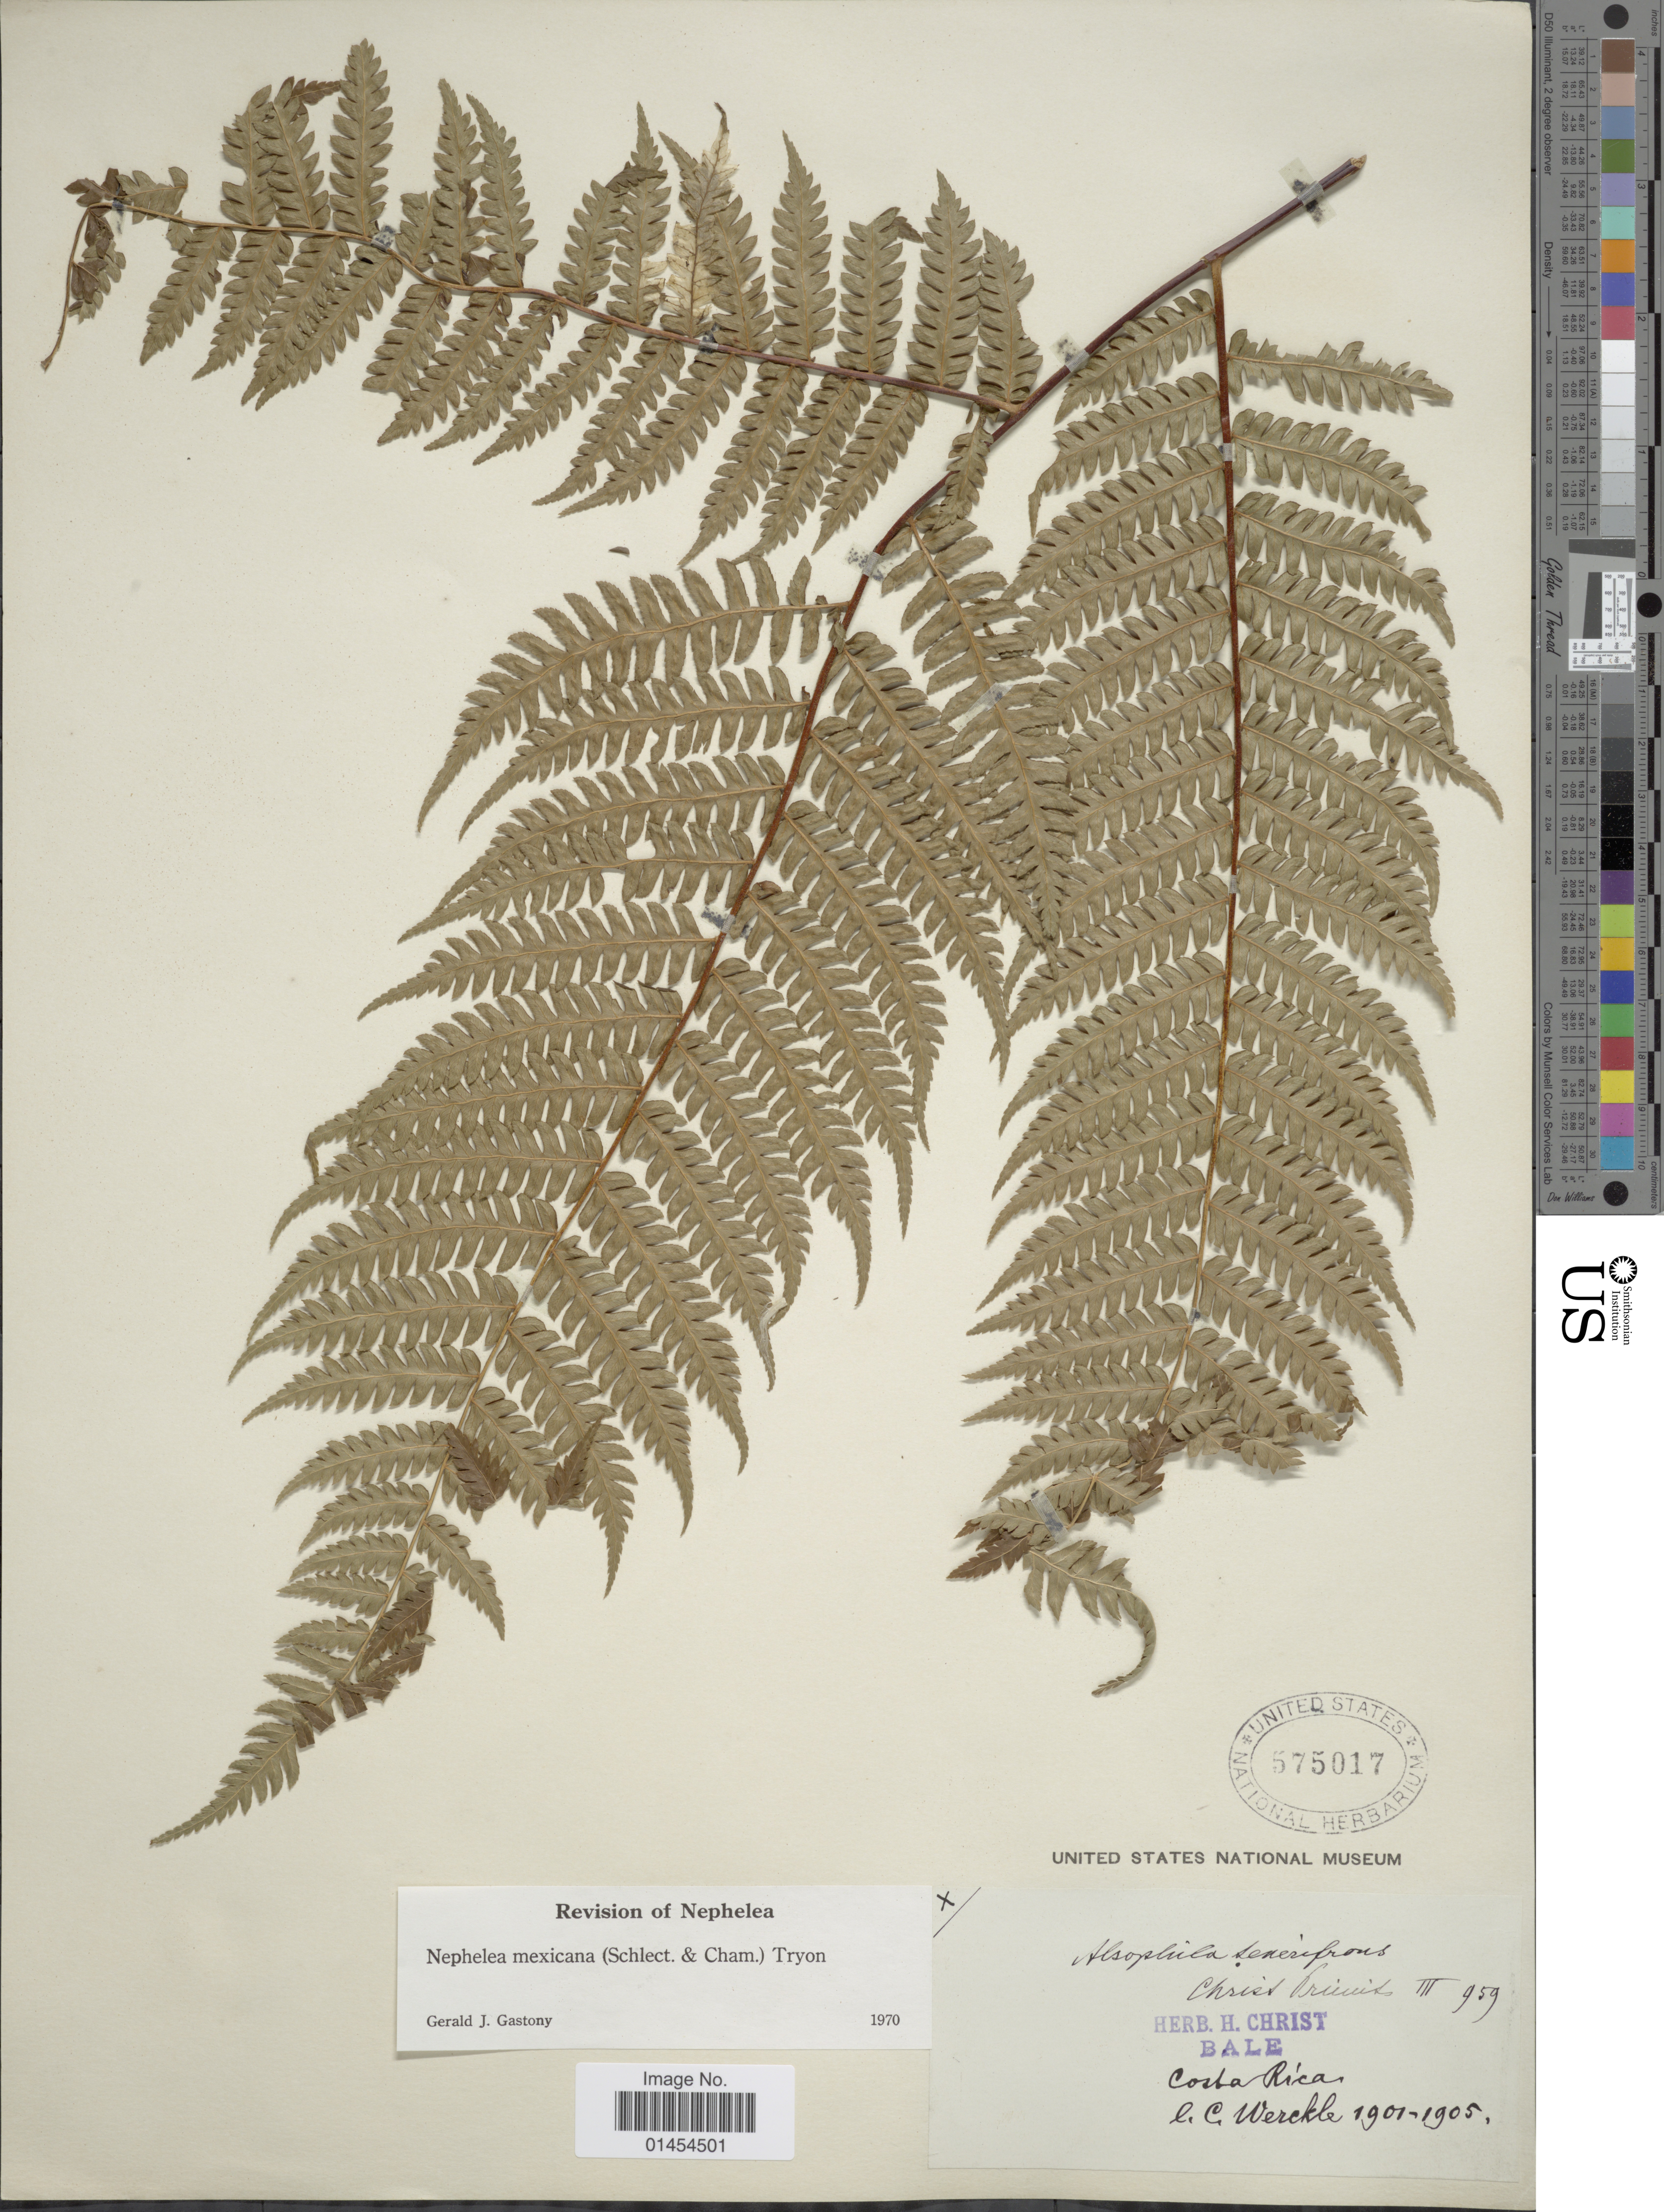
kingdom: Plantae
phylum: Tracheophyta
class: Polypodiopsida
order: Cyatheales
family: Cyatheaceae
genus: Alsophila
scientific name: Alsophila firma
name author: (Baker) D.S. Conant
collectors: C. C Wercklé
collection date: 1901/1905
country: Costa Rica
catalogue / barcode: US 575017